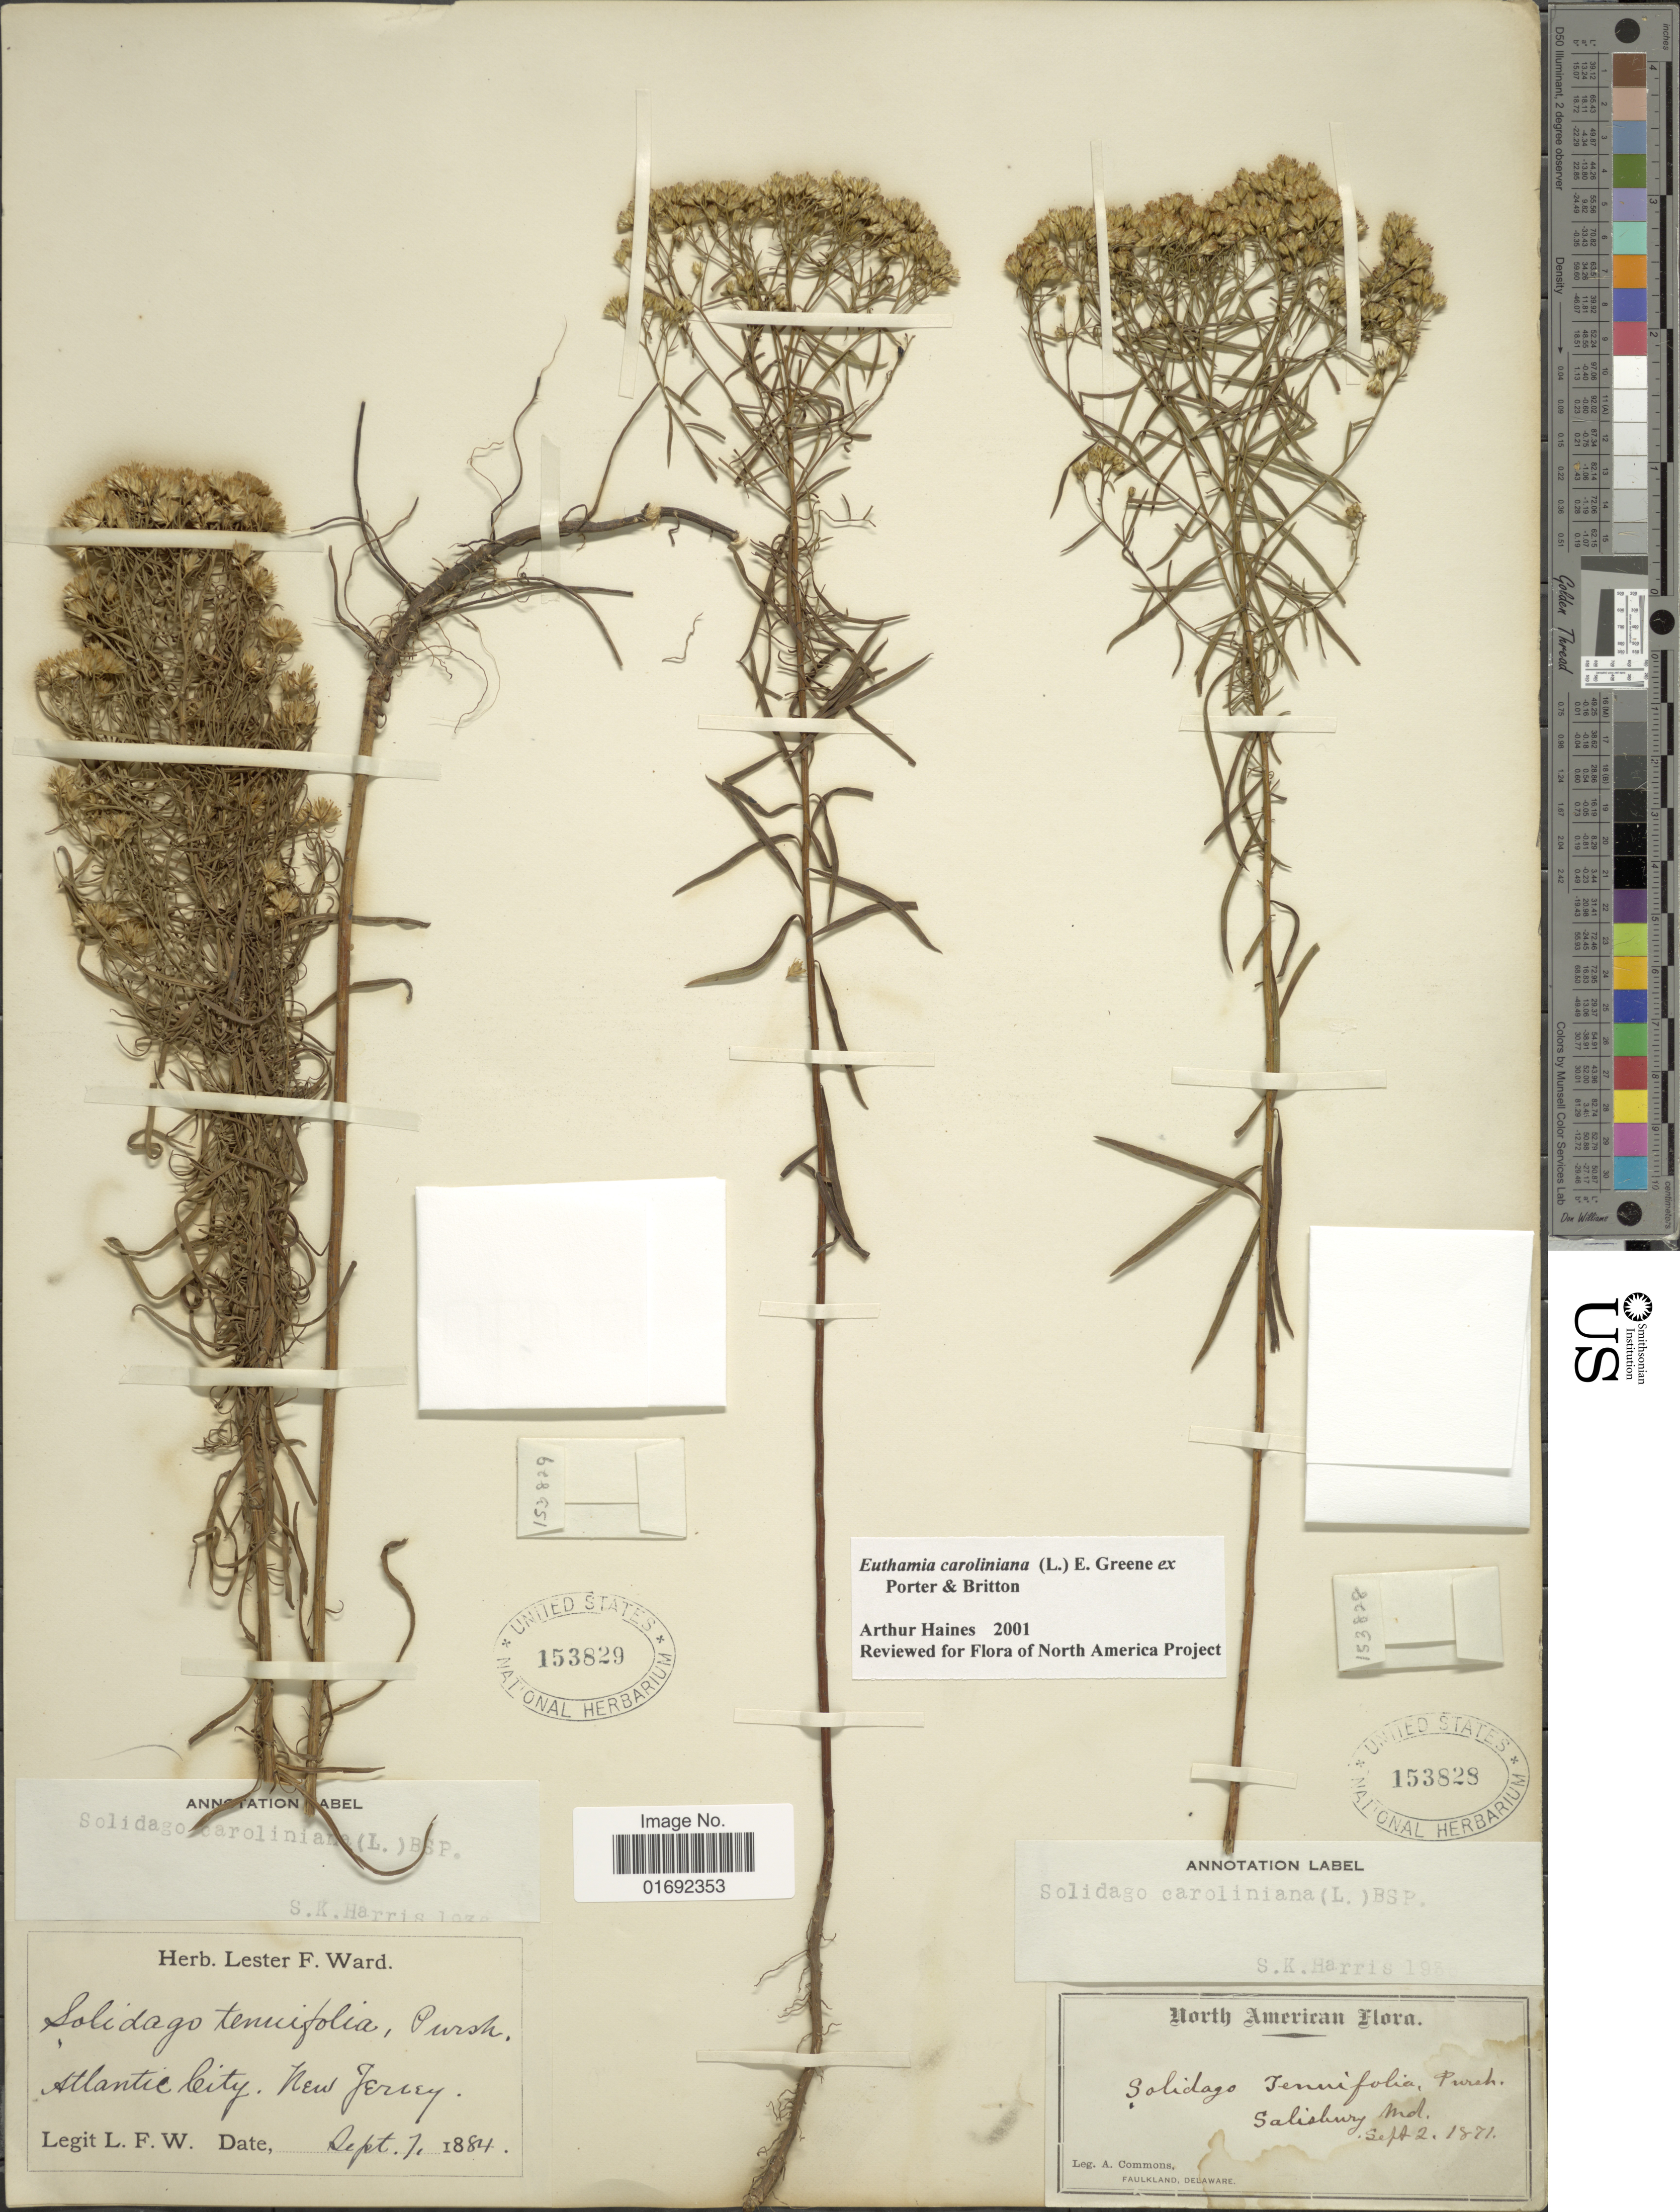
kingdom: Plantae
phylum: Tracheophyta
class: Magnoliopsida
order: Asterales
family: Asteraceae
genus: Euthamia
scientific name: Euthamia caroliniana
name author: (L.) Greene ex Porter & Britton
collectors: A. Commons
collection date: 1871-09-02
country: United States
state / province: Maryland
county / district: Wicomico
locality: Salisbury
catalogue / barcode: US 153828-2